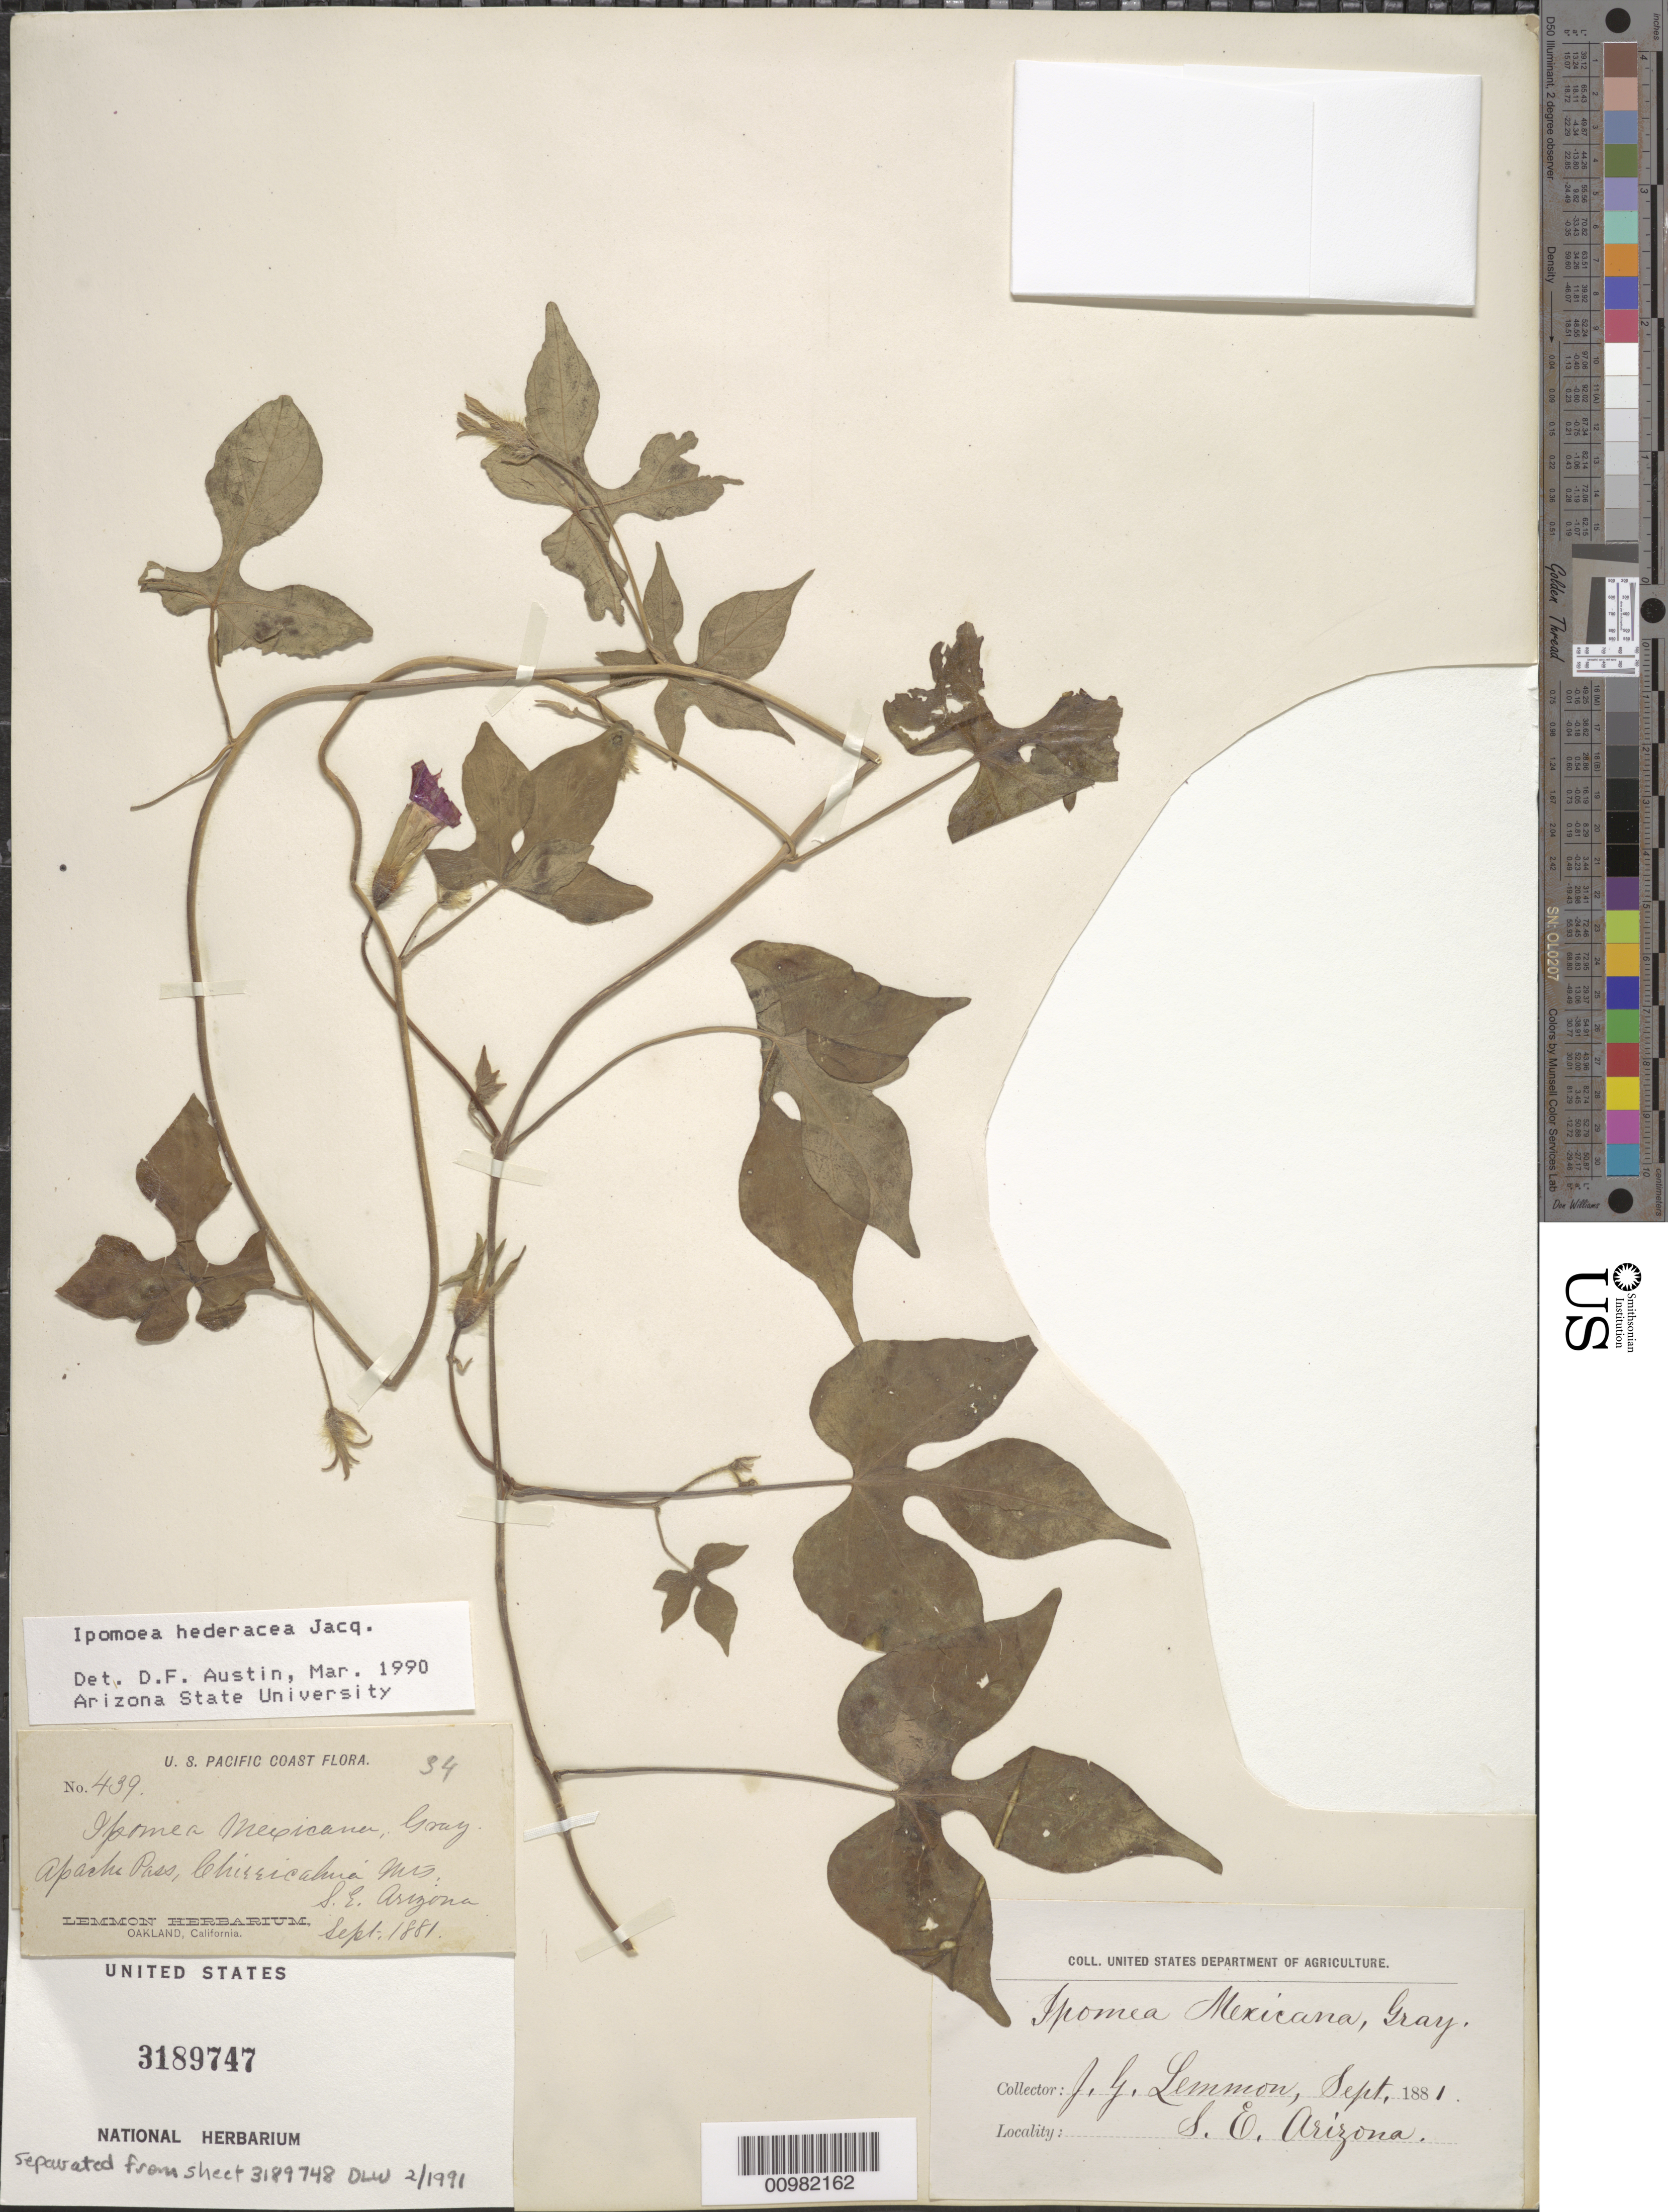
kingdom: Plantae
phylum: Tracheophyta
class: Magnoliopsida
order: Solanales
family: Convolvulaceae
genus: Ipomoea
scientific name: Ipomoea hederacea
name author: Jacq.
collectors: J. G. Lemmon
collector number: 439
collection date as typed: Sep 1881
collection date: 1881-09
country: United States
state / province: Arizona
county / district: Cochise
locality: Chiricahua Mts.; Apache Pass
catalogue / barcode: US 3189747